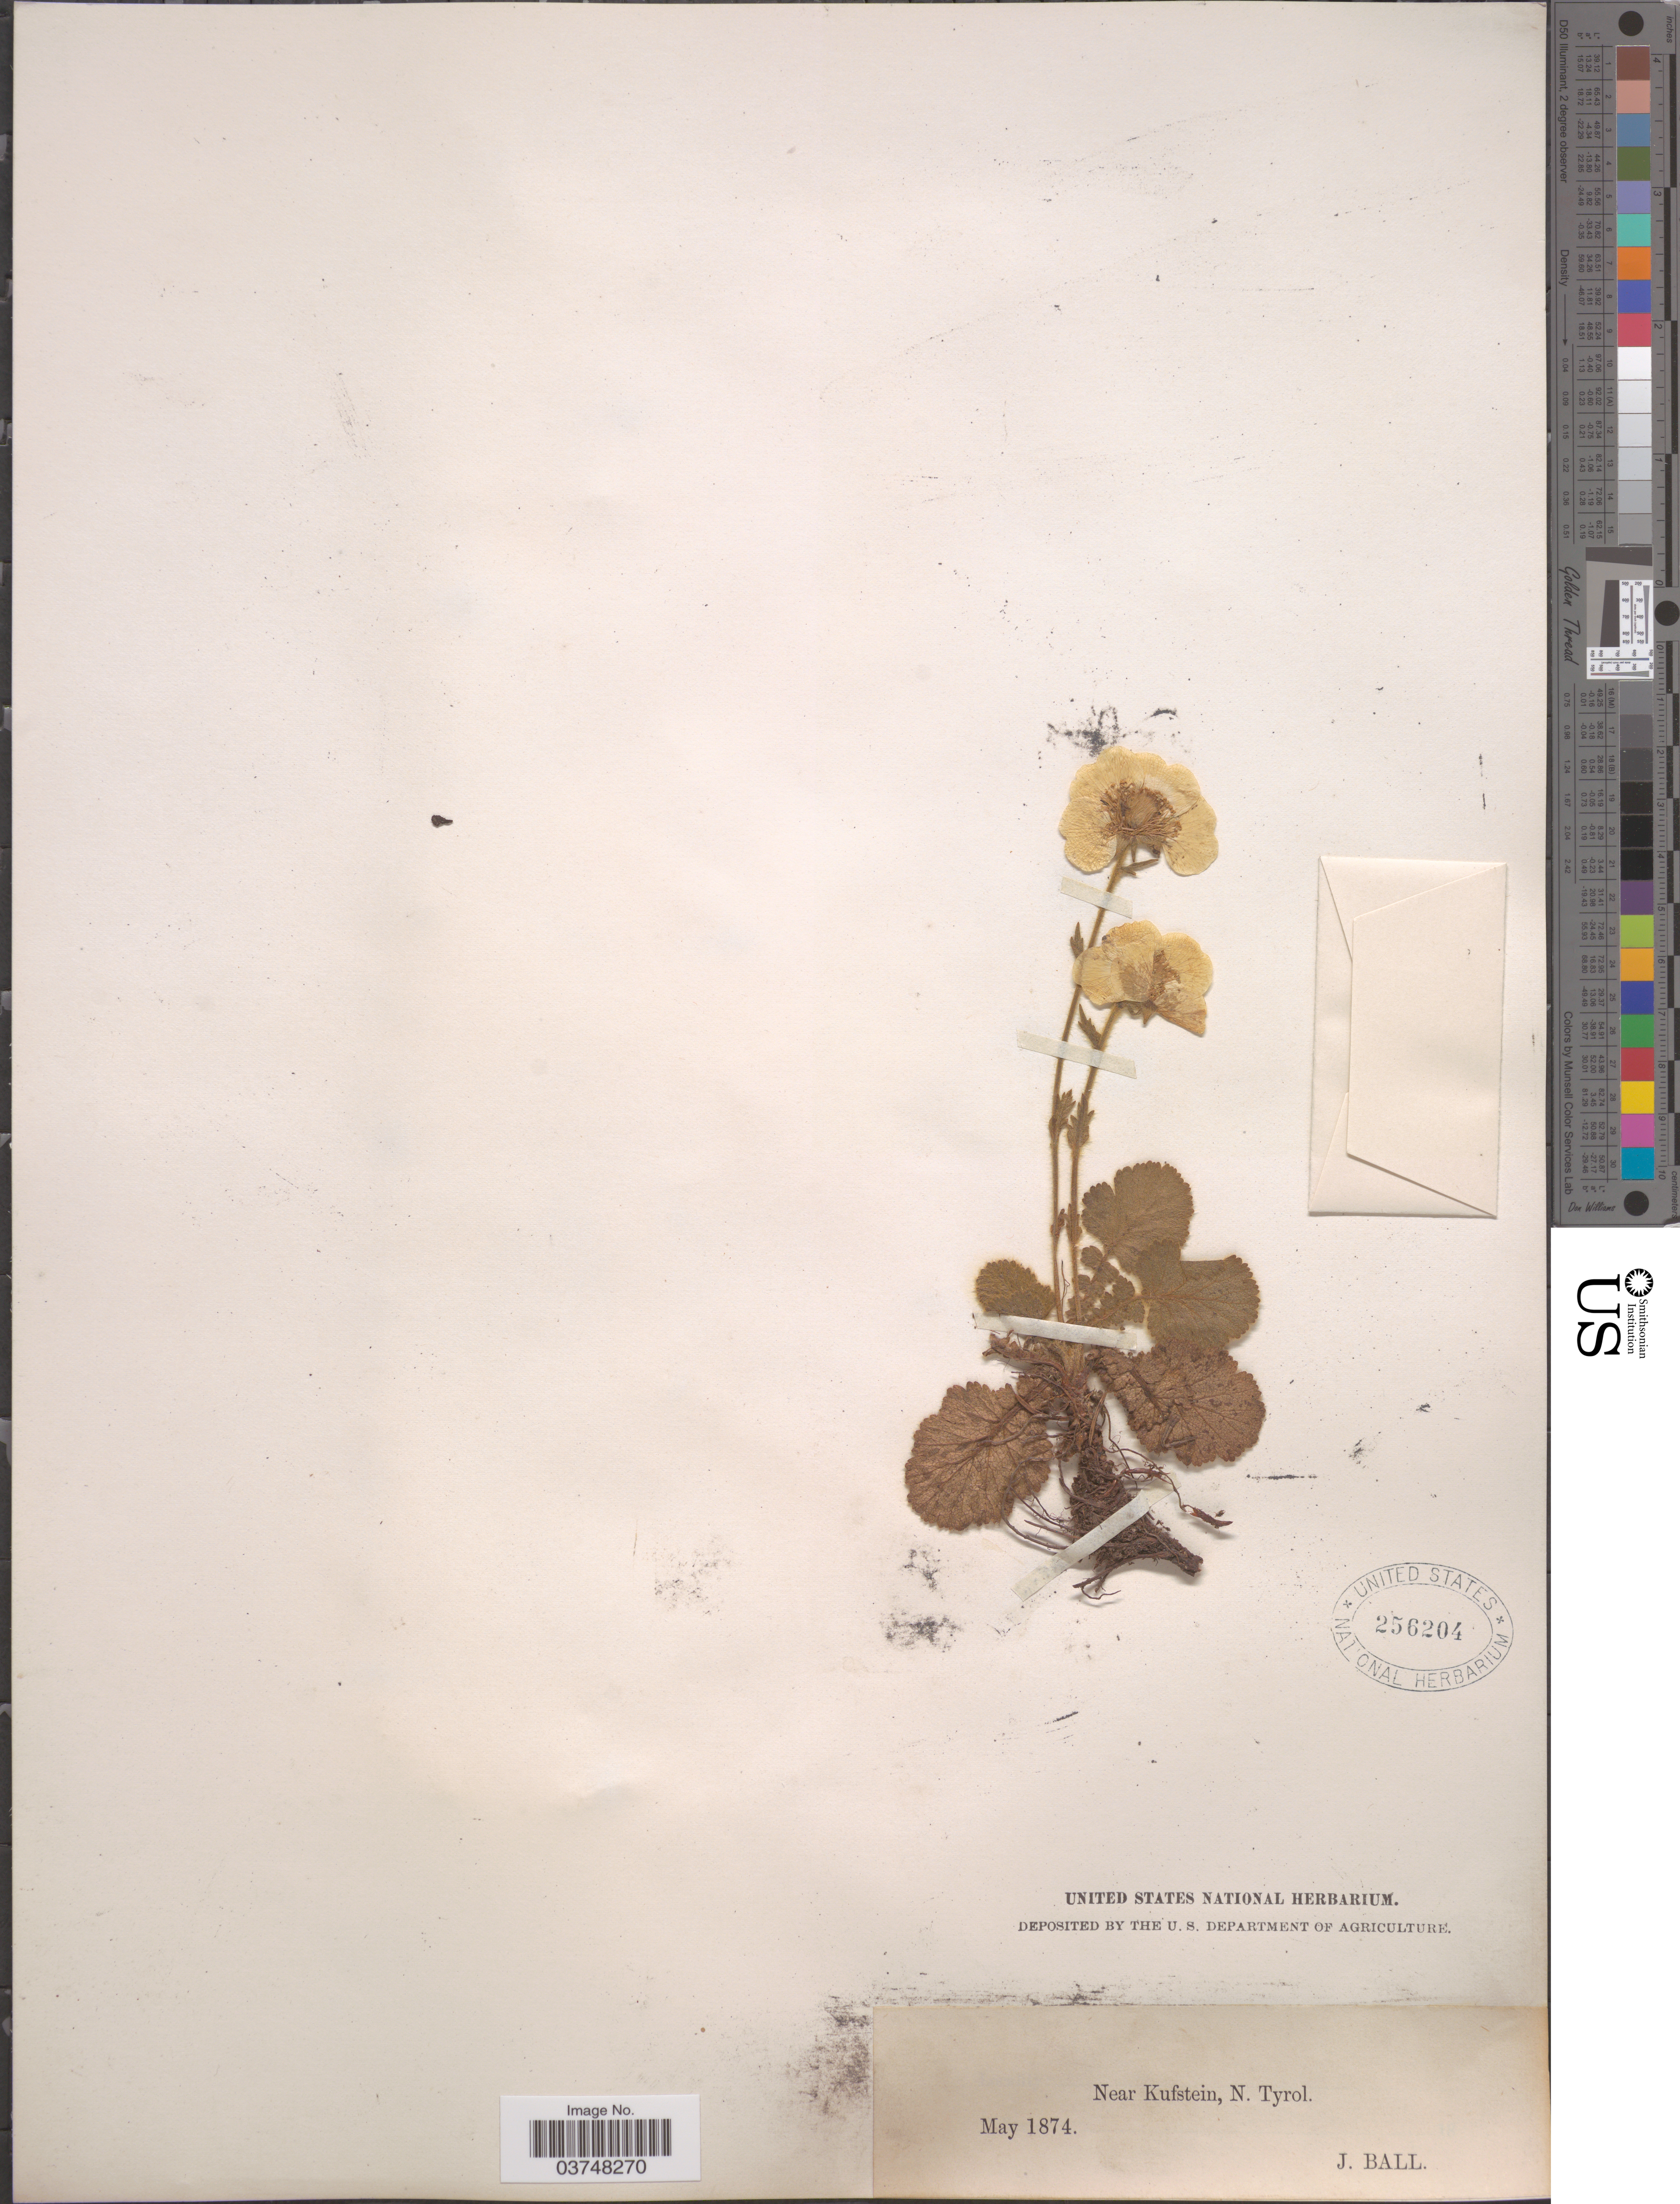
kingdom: Plantae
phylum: Tracheophyta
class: Magnoliopsida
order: Rosales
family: Rosaceae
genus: Geum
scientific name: Geum sp.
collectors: J. Ball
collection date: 1874-05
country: Austria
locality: Near Kufstein, N. Tyrol.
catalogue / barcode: US 256204